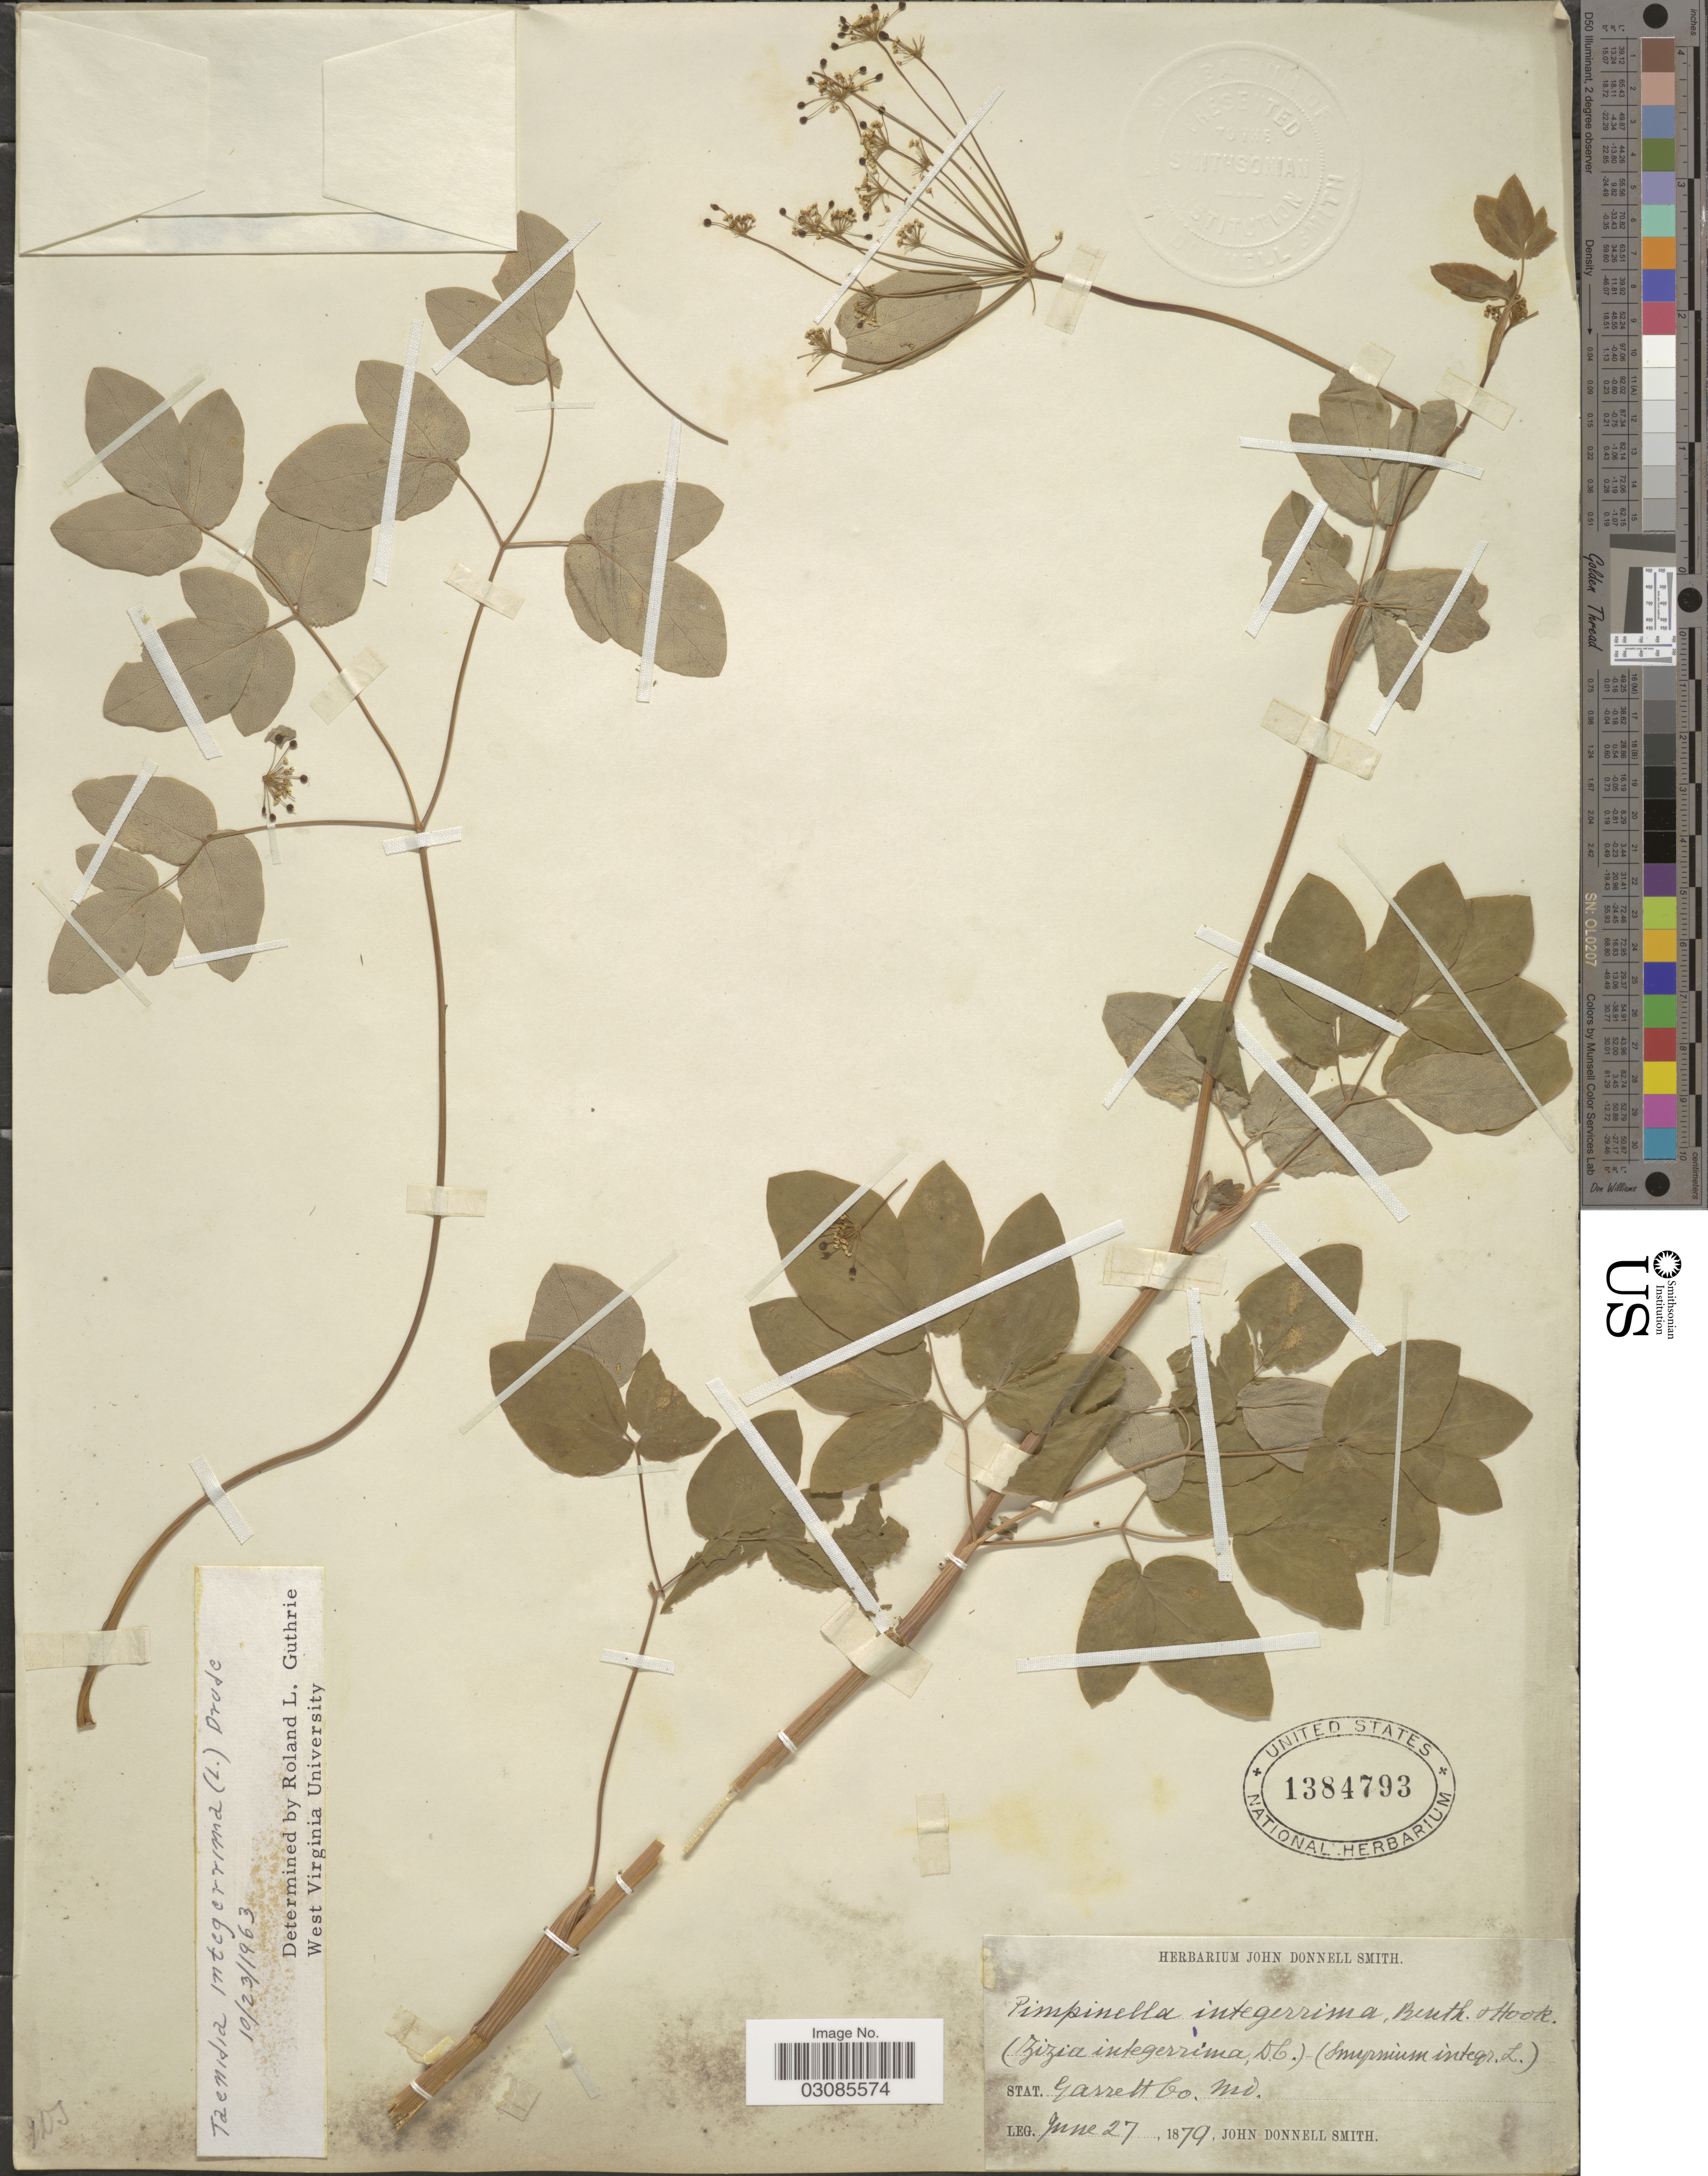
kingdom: Plantae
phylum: Tracheophyta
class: Magnoliopsida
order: Apiales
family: Apiaceae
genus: Taenidia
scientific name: Taenidia integerrima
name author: (L.) Drude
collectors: J. Donnell Smith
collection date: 1879-06-27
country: United States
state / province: Maryland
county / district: Garrett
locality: Stat. Garrett Co. Md.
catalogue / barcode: US 1384793